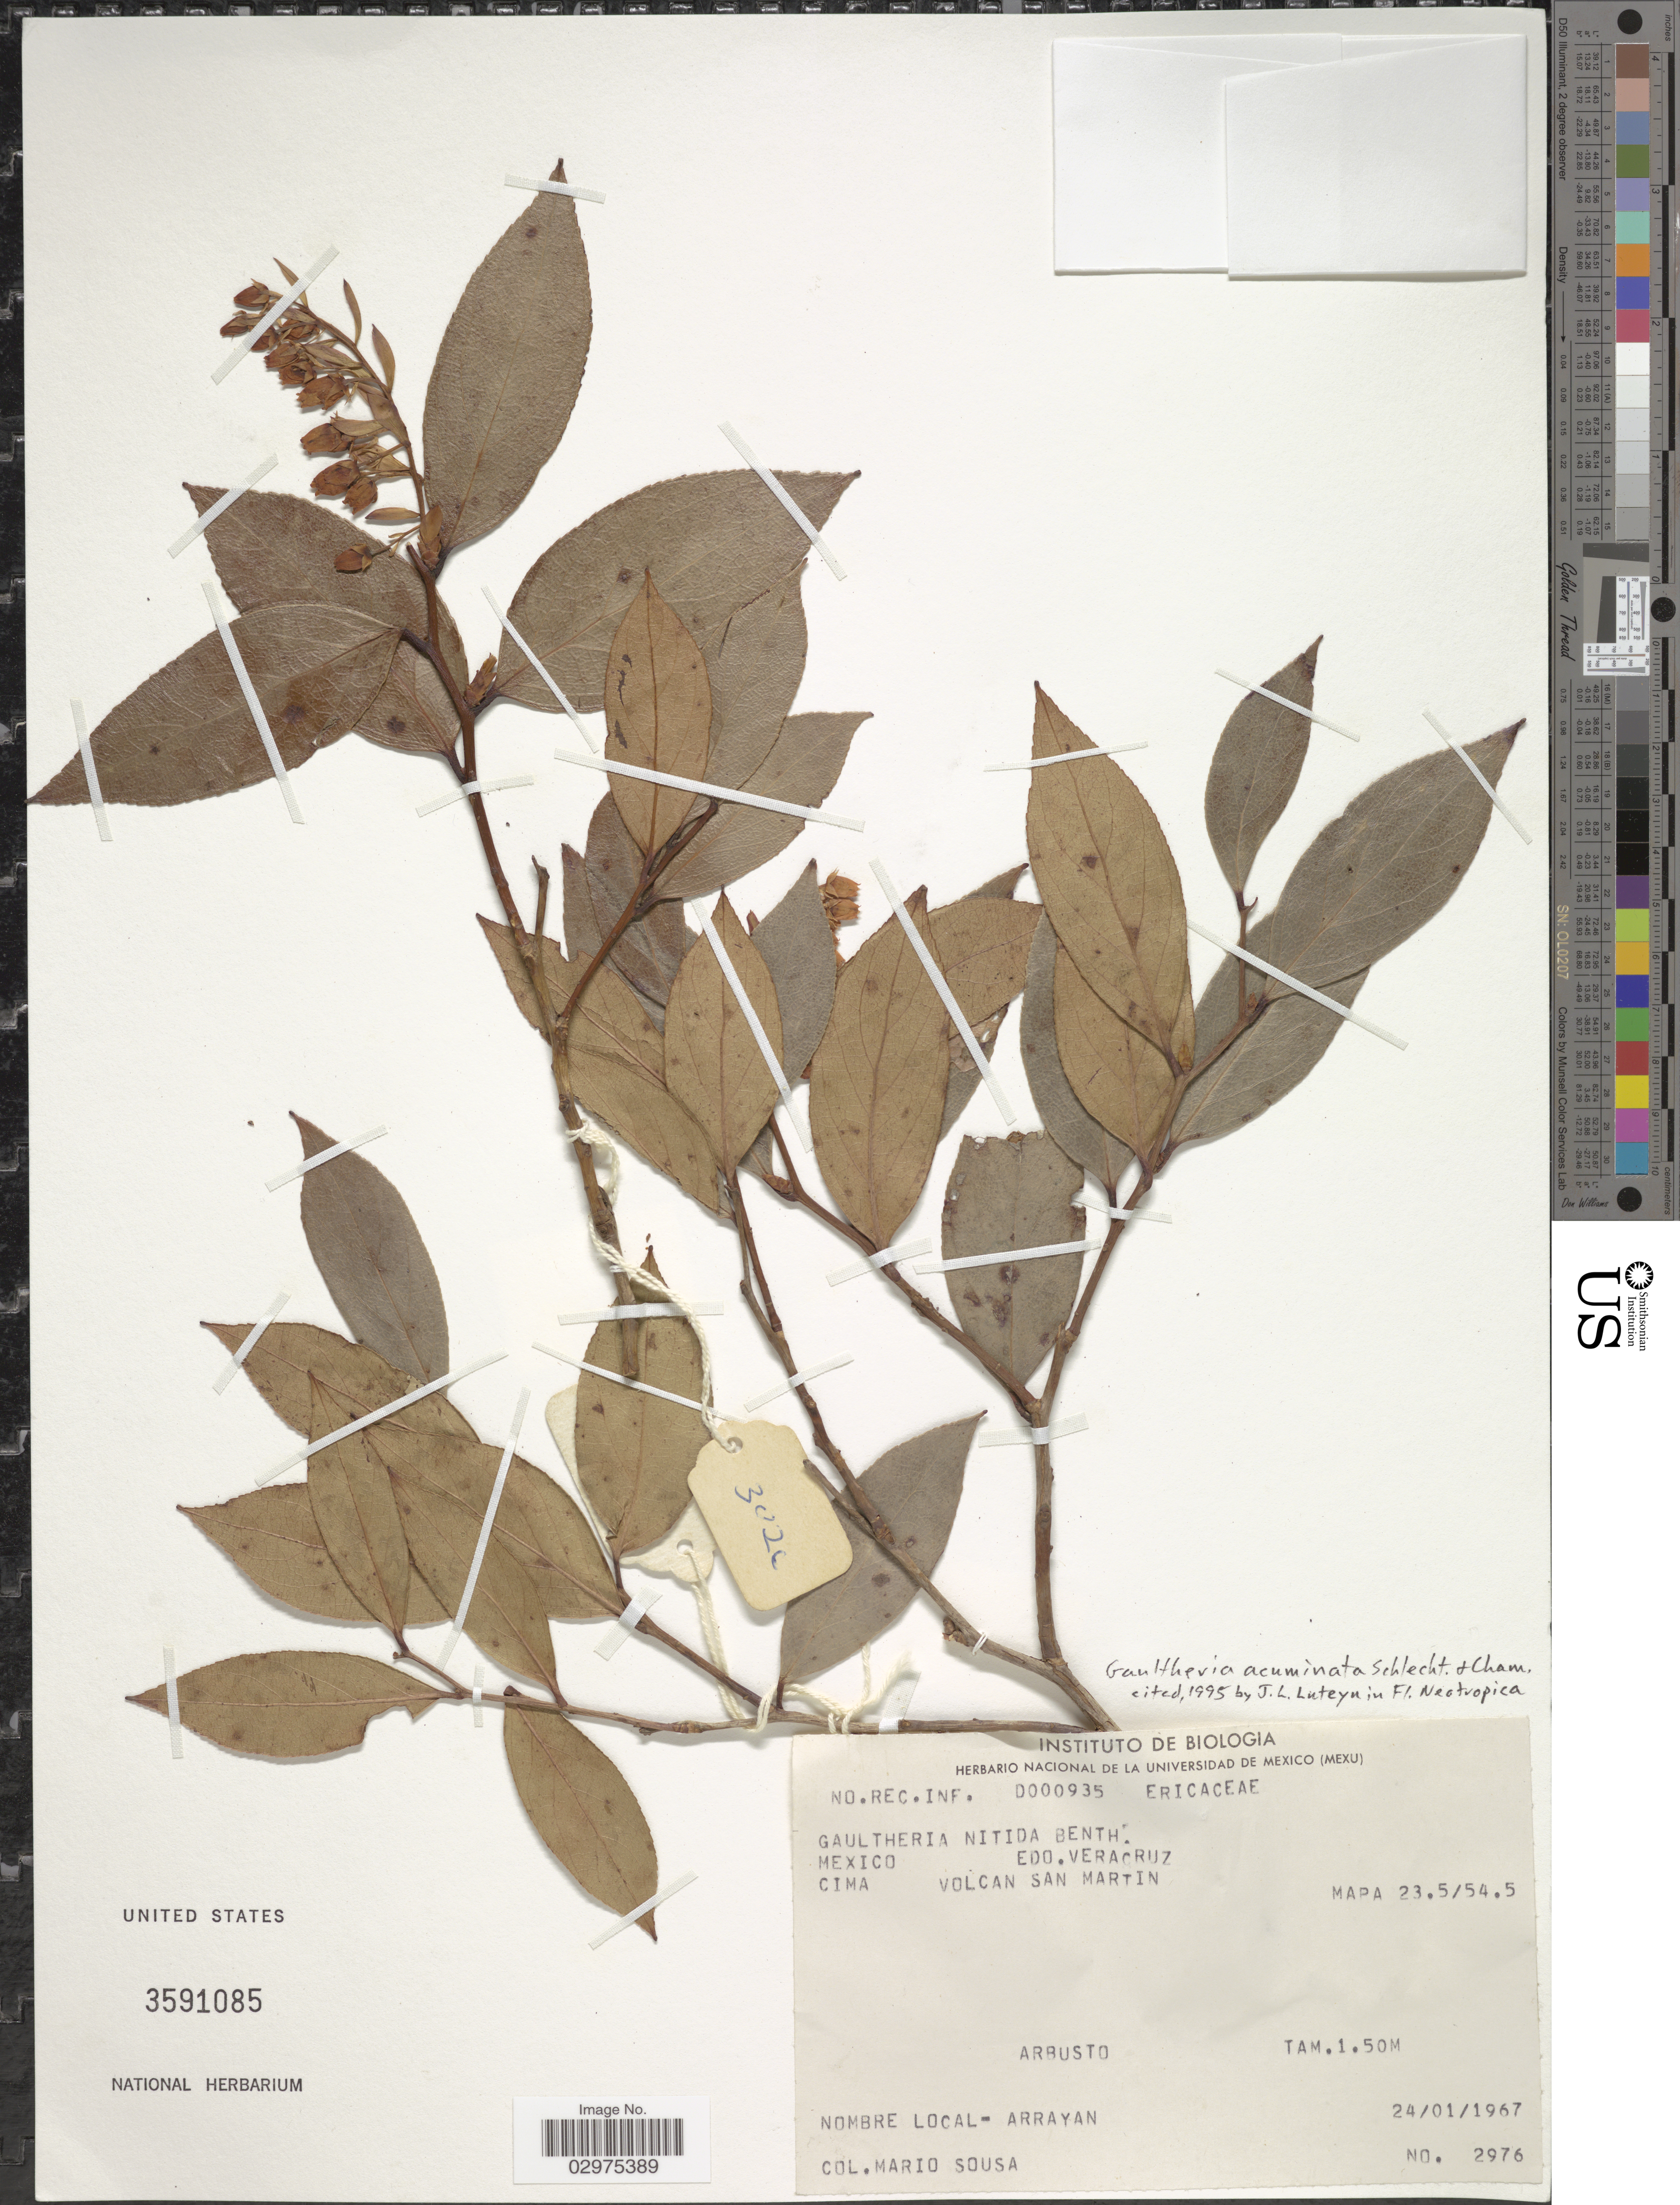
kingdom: Plantae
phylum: Tracheophyta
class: Magnoliopsida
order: Ericales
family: Ericaceae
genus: Gaultheria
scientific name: Gaultheria acuminata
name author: Schltdl. & Cham.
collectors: M. Sousa S.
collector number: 2976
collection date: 1967-01-24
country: Mexico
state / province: Veracruz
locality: Edo. Veracruz, Cima, Volcan San Martin, Mapa 23.5/54.5.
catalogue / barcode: US 3591085